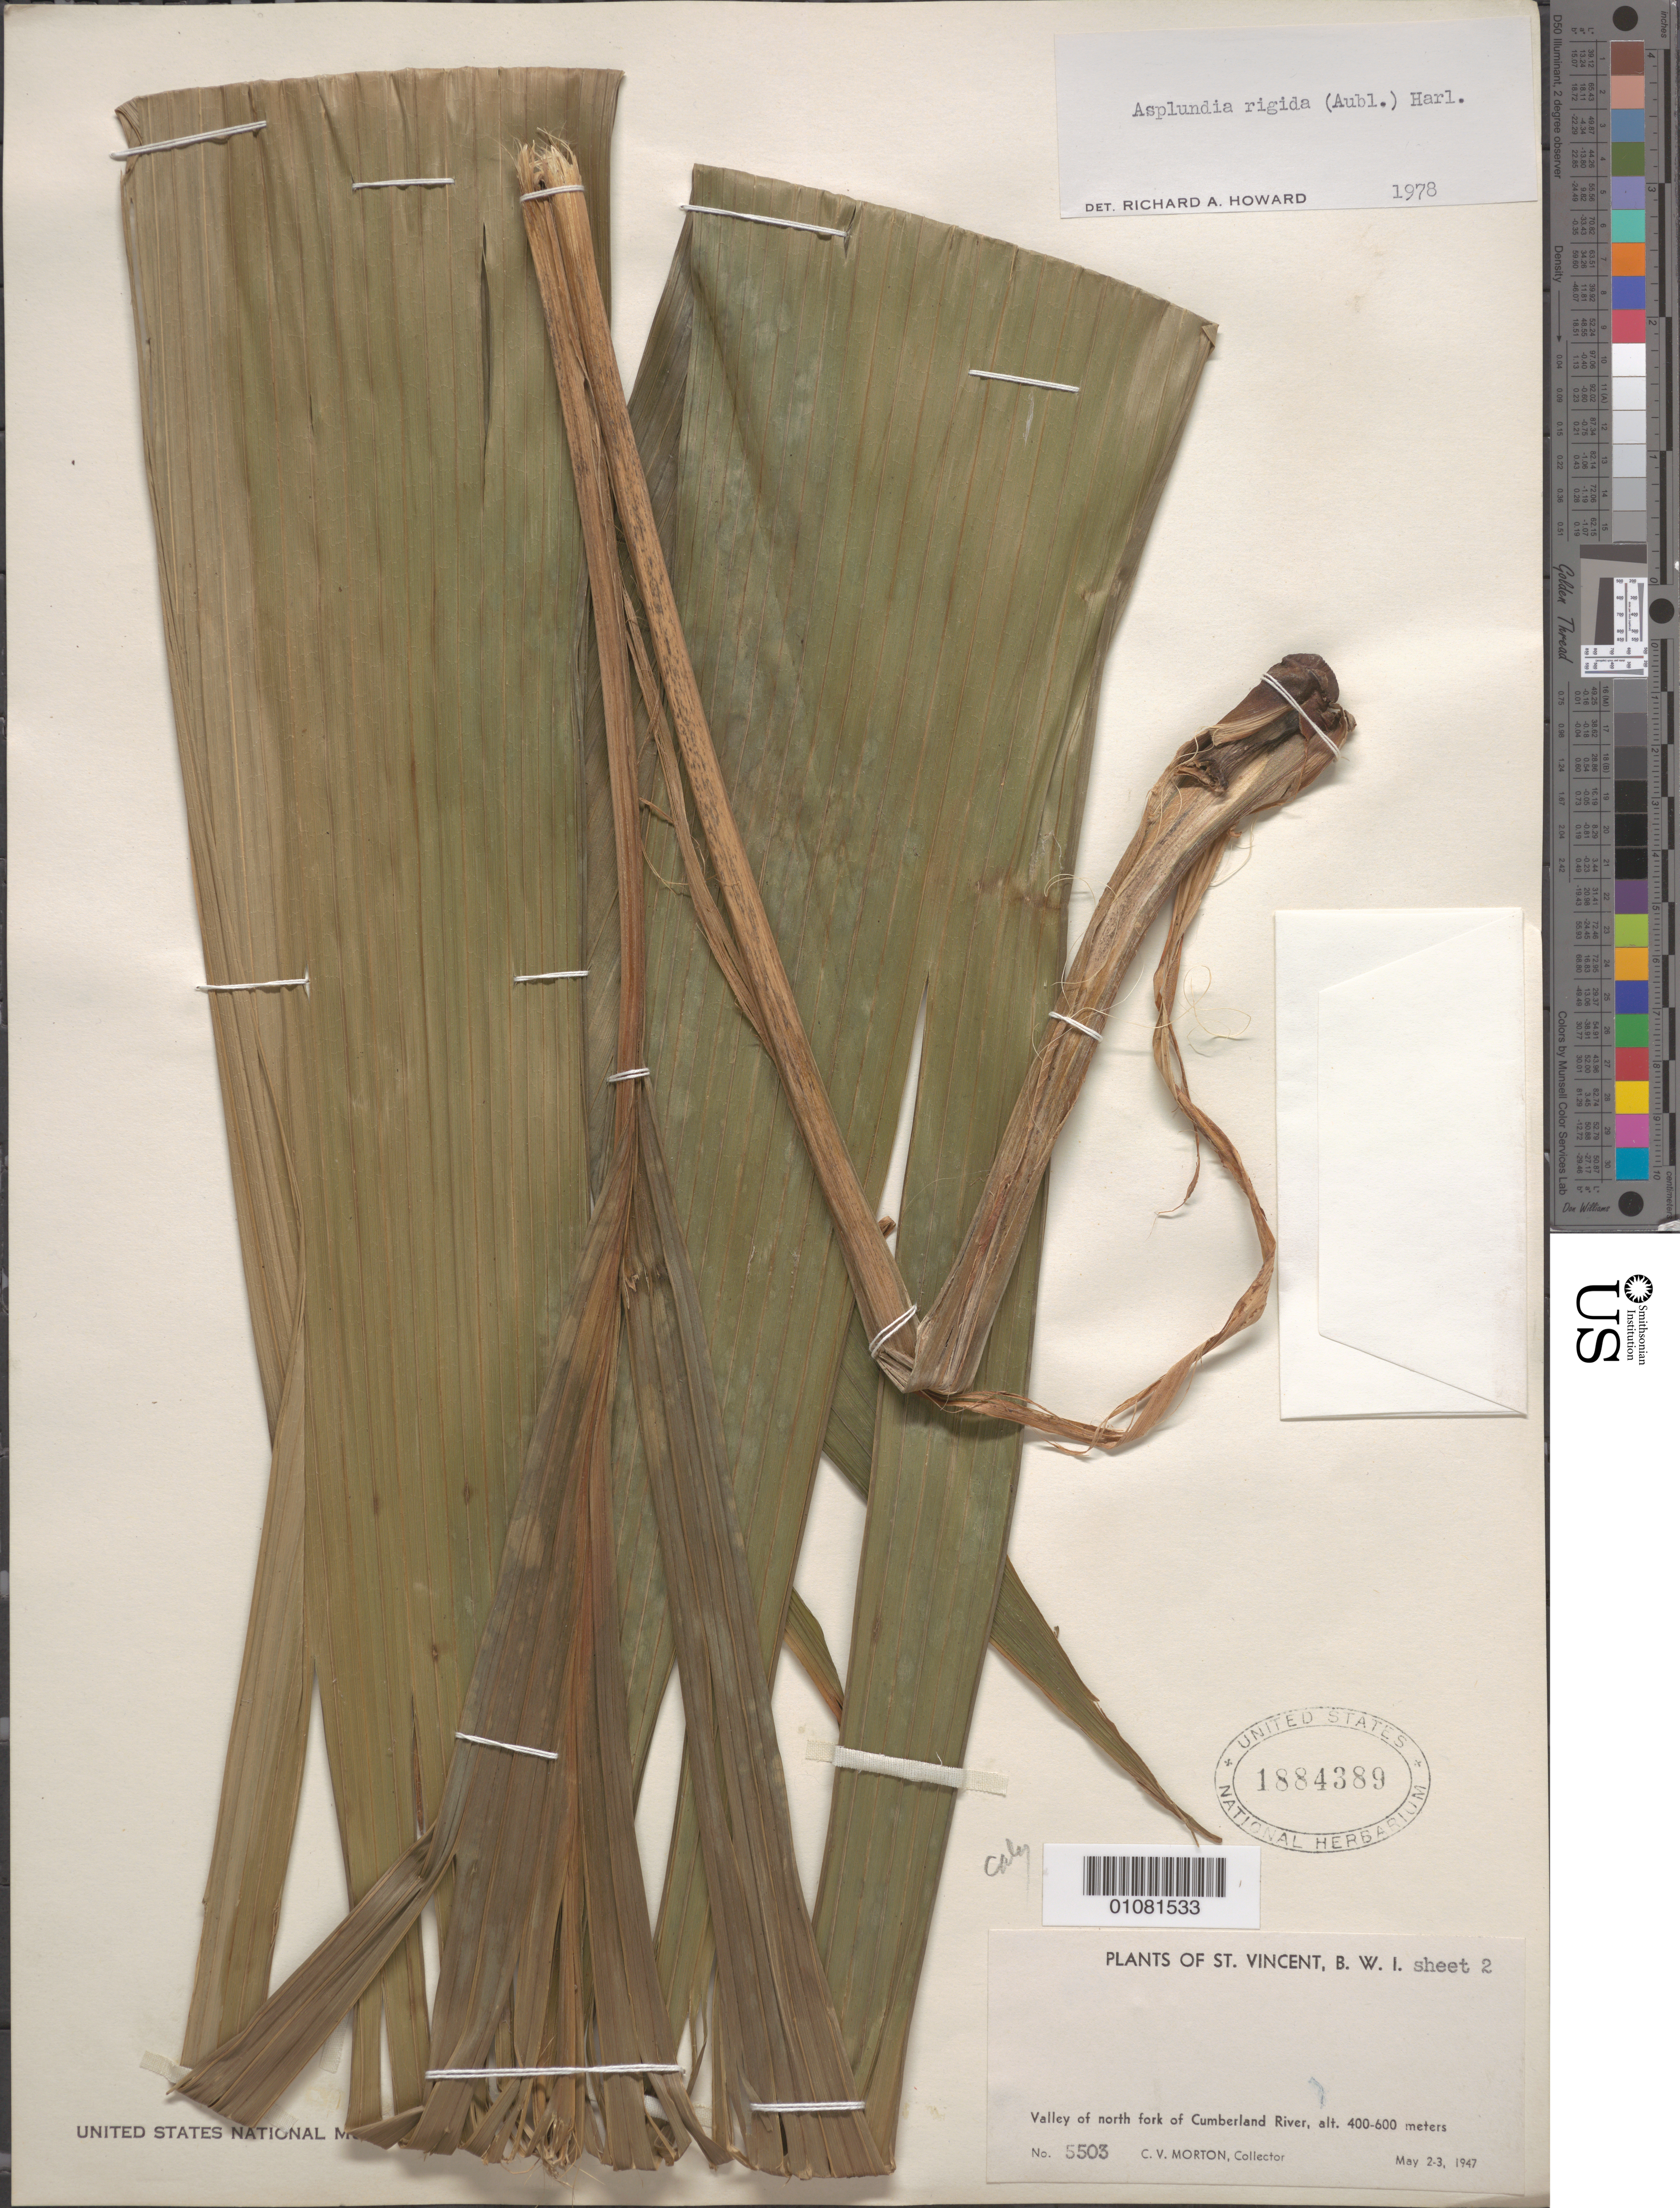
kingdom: Plantae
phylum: Tracheophyta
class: Liliopsida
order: Pandanales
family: Cyclanthaceae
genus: Asplundia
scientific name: Asplundia rigida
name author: (Aubl.) Harling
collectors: C. V. Morton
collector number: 5503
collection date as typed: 02 May 1947 to 03 May 1947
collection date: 1947-05-02/1947-05-03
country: St. Vincent - Grenadines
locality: Valley of north fork of Cumberland River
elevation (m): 400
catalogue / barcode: US 1884389